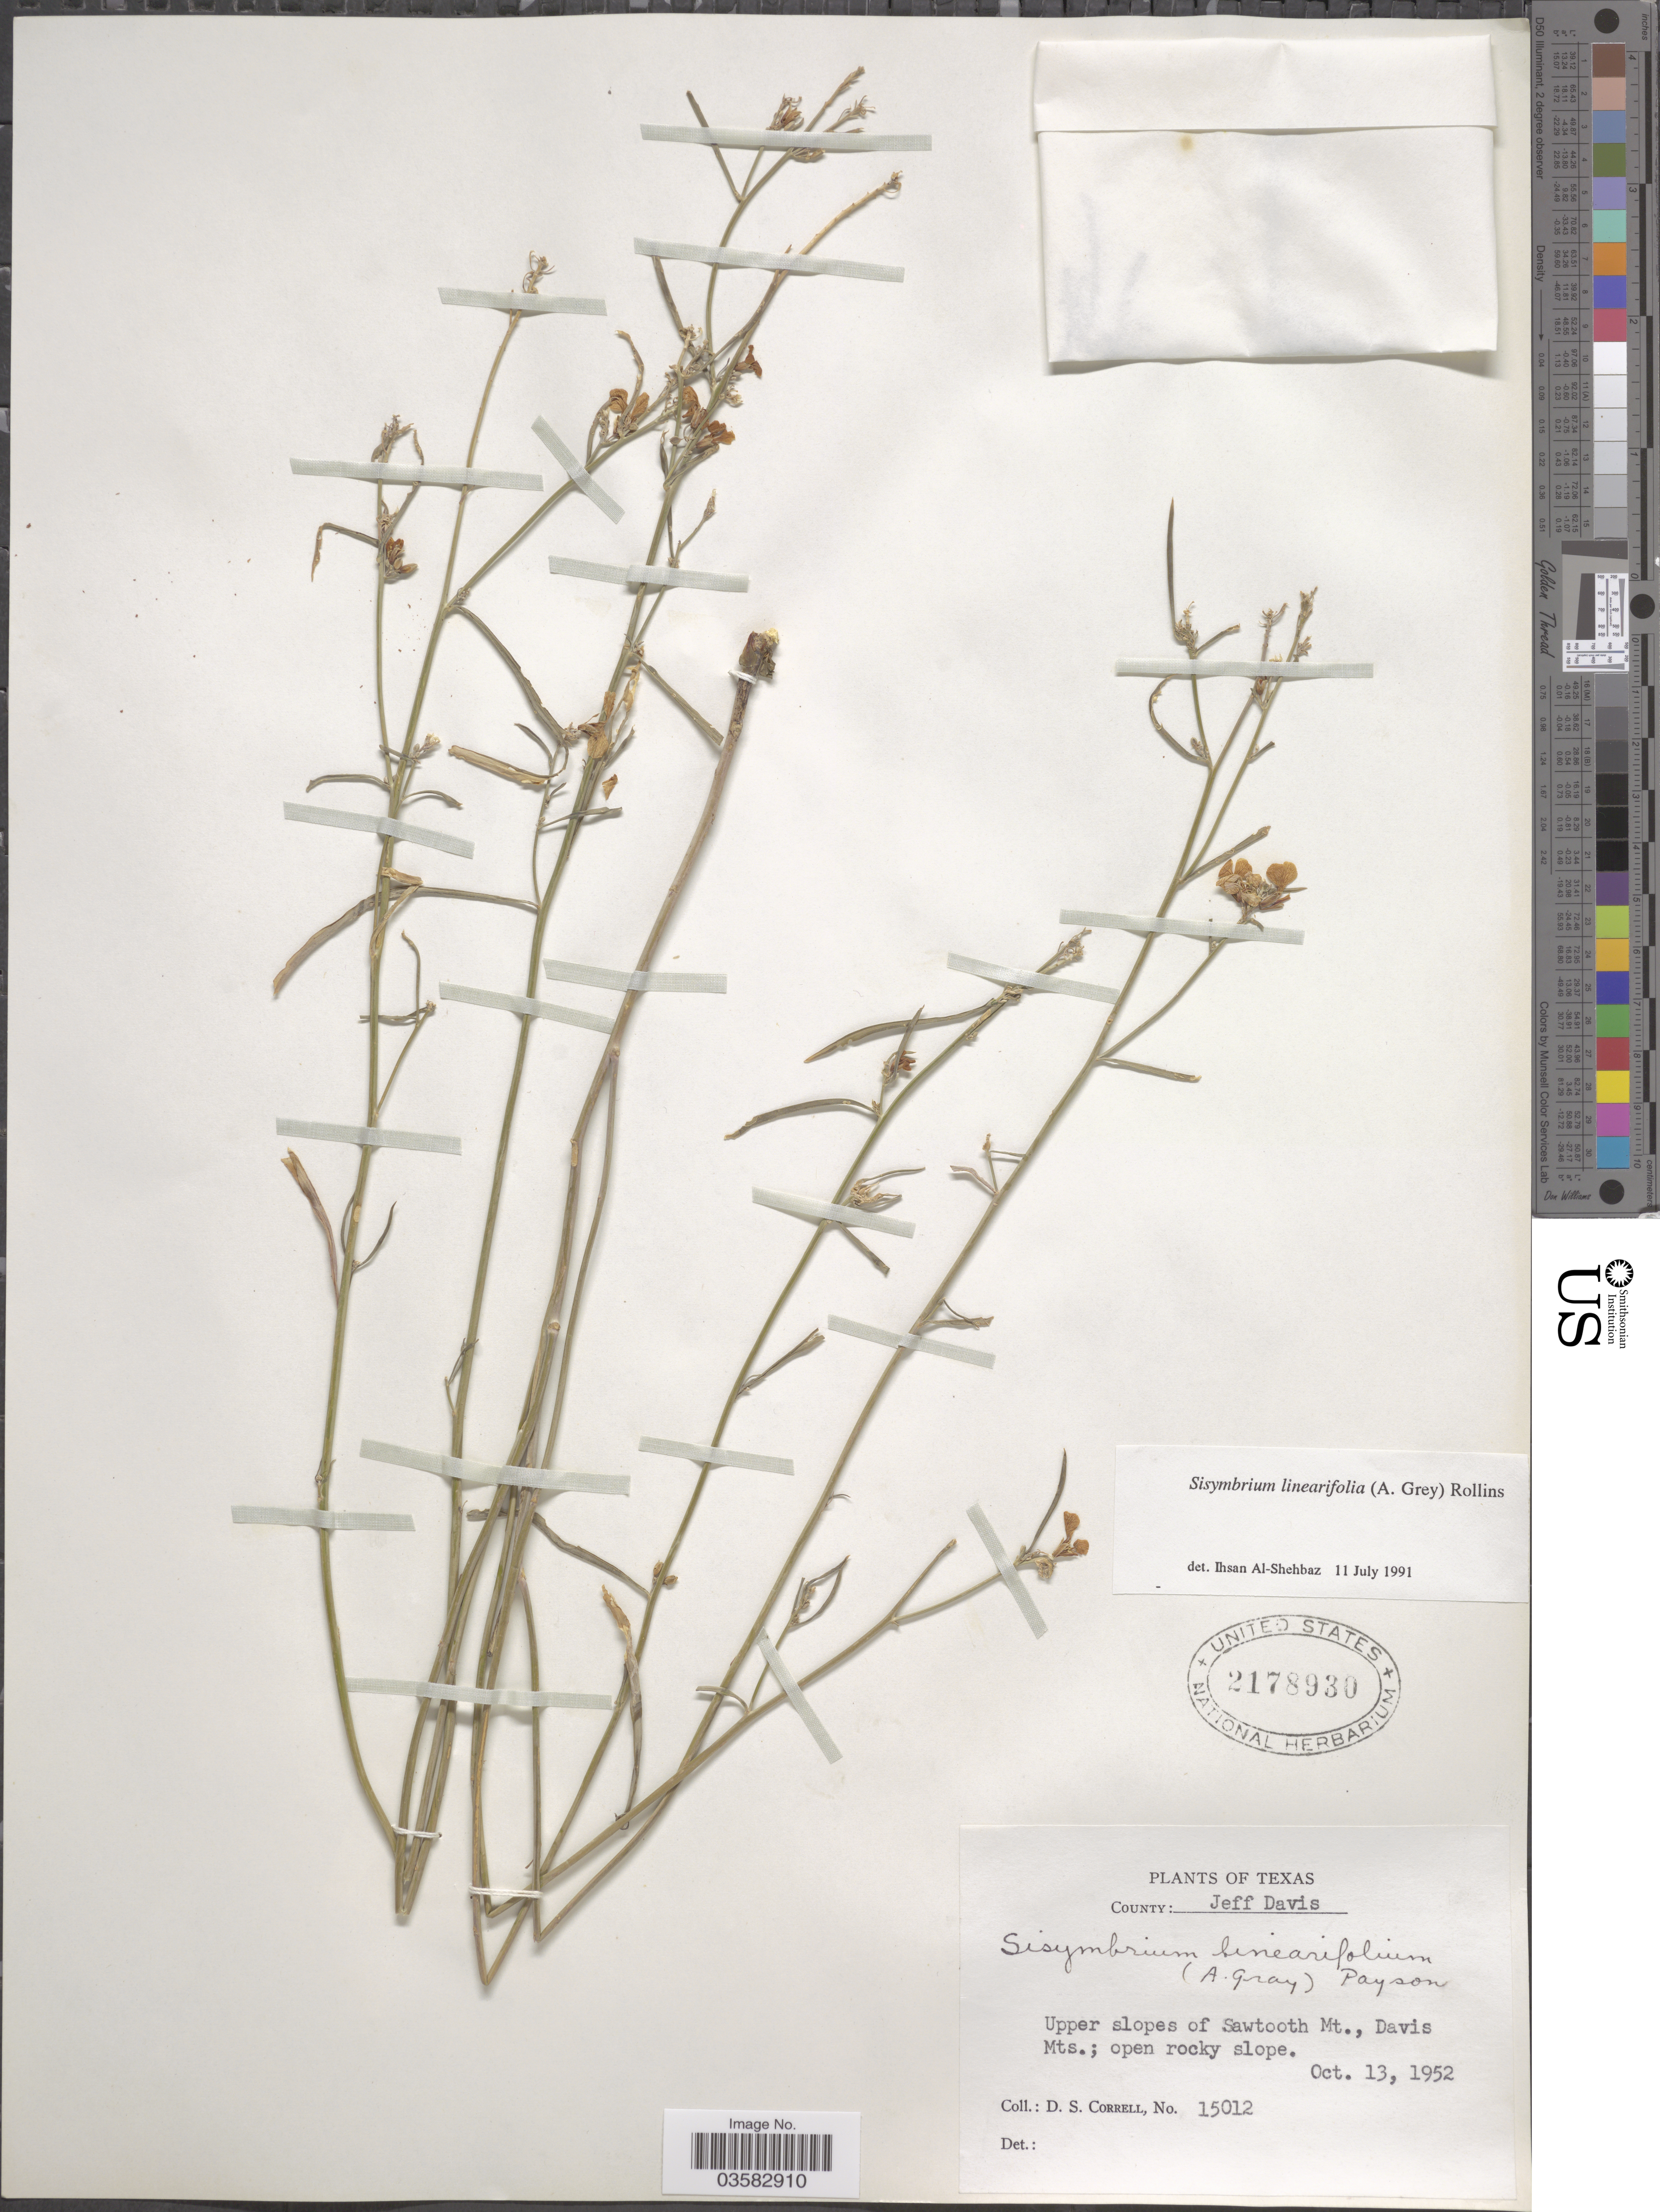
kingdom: Plantae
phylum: Tracheophyta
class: Magnoliopsida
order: Brassicales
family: Brassicaceae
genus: Sisymbrium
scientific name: Sisymbrium linearifolium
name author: (A. Gray) Payson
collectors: D. S. Correll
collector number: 15012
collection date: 1952-10-13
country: United States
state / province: Texas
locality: County: Jeff Davis. Upper slopes of Sawtooth Mt., Davis Mts.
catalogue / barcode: US 2178930